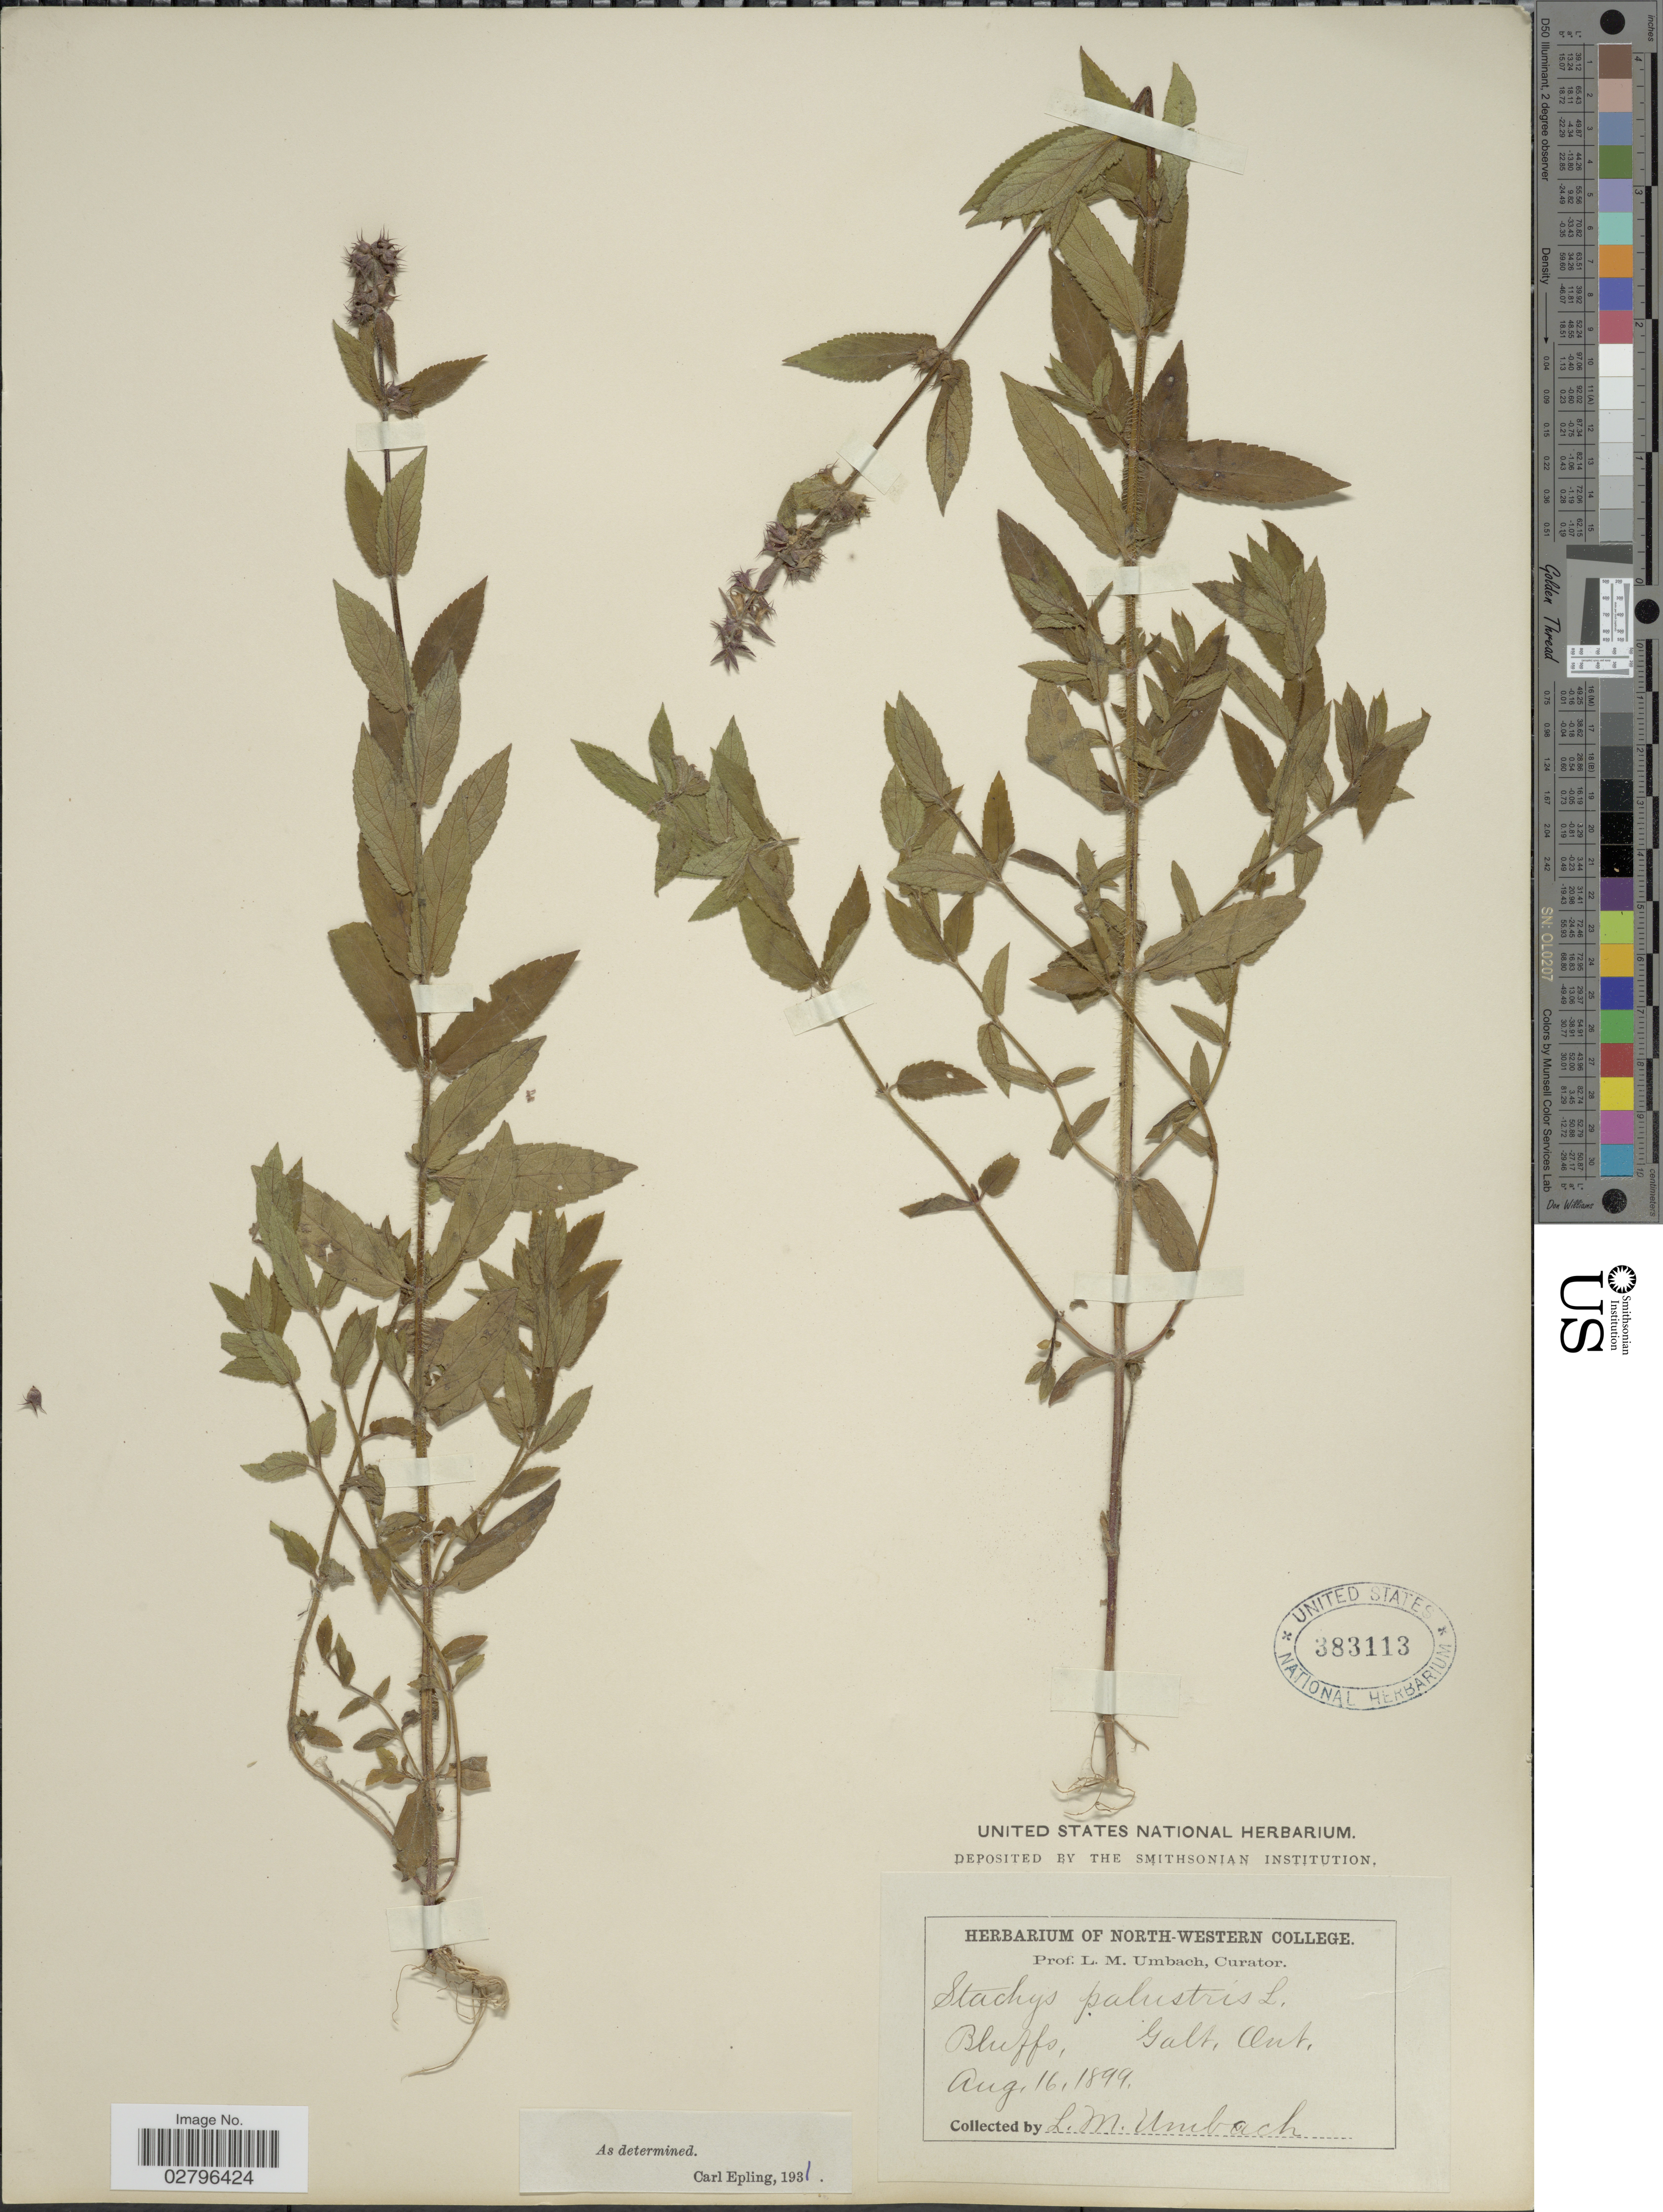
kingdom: Plantae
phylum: Tracheophyta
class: Magnoliopsida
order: Lamiales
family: Lamiaceae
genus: Stachys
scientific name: Stachys palustris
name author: L.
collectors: L. M. Umbach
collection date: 1899-08-16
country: Canada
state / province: Ontario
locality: Bluffs, Galt.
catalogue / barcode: US 383113